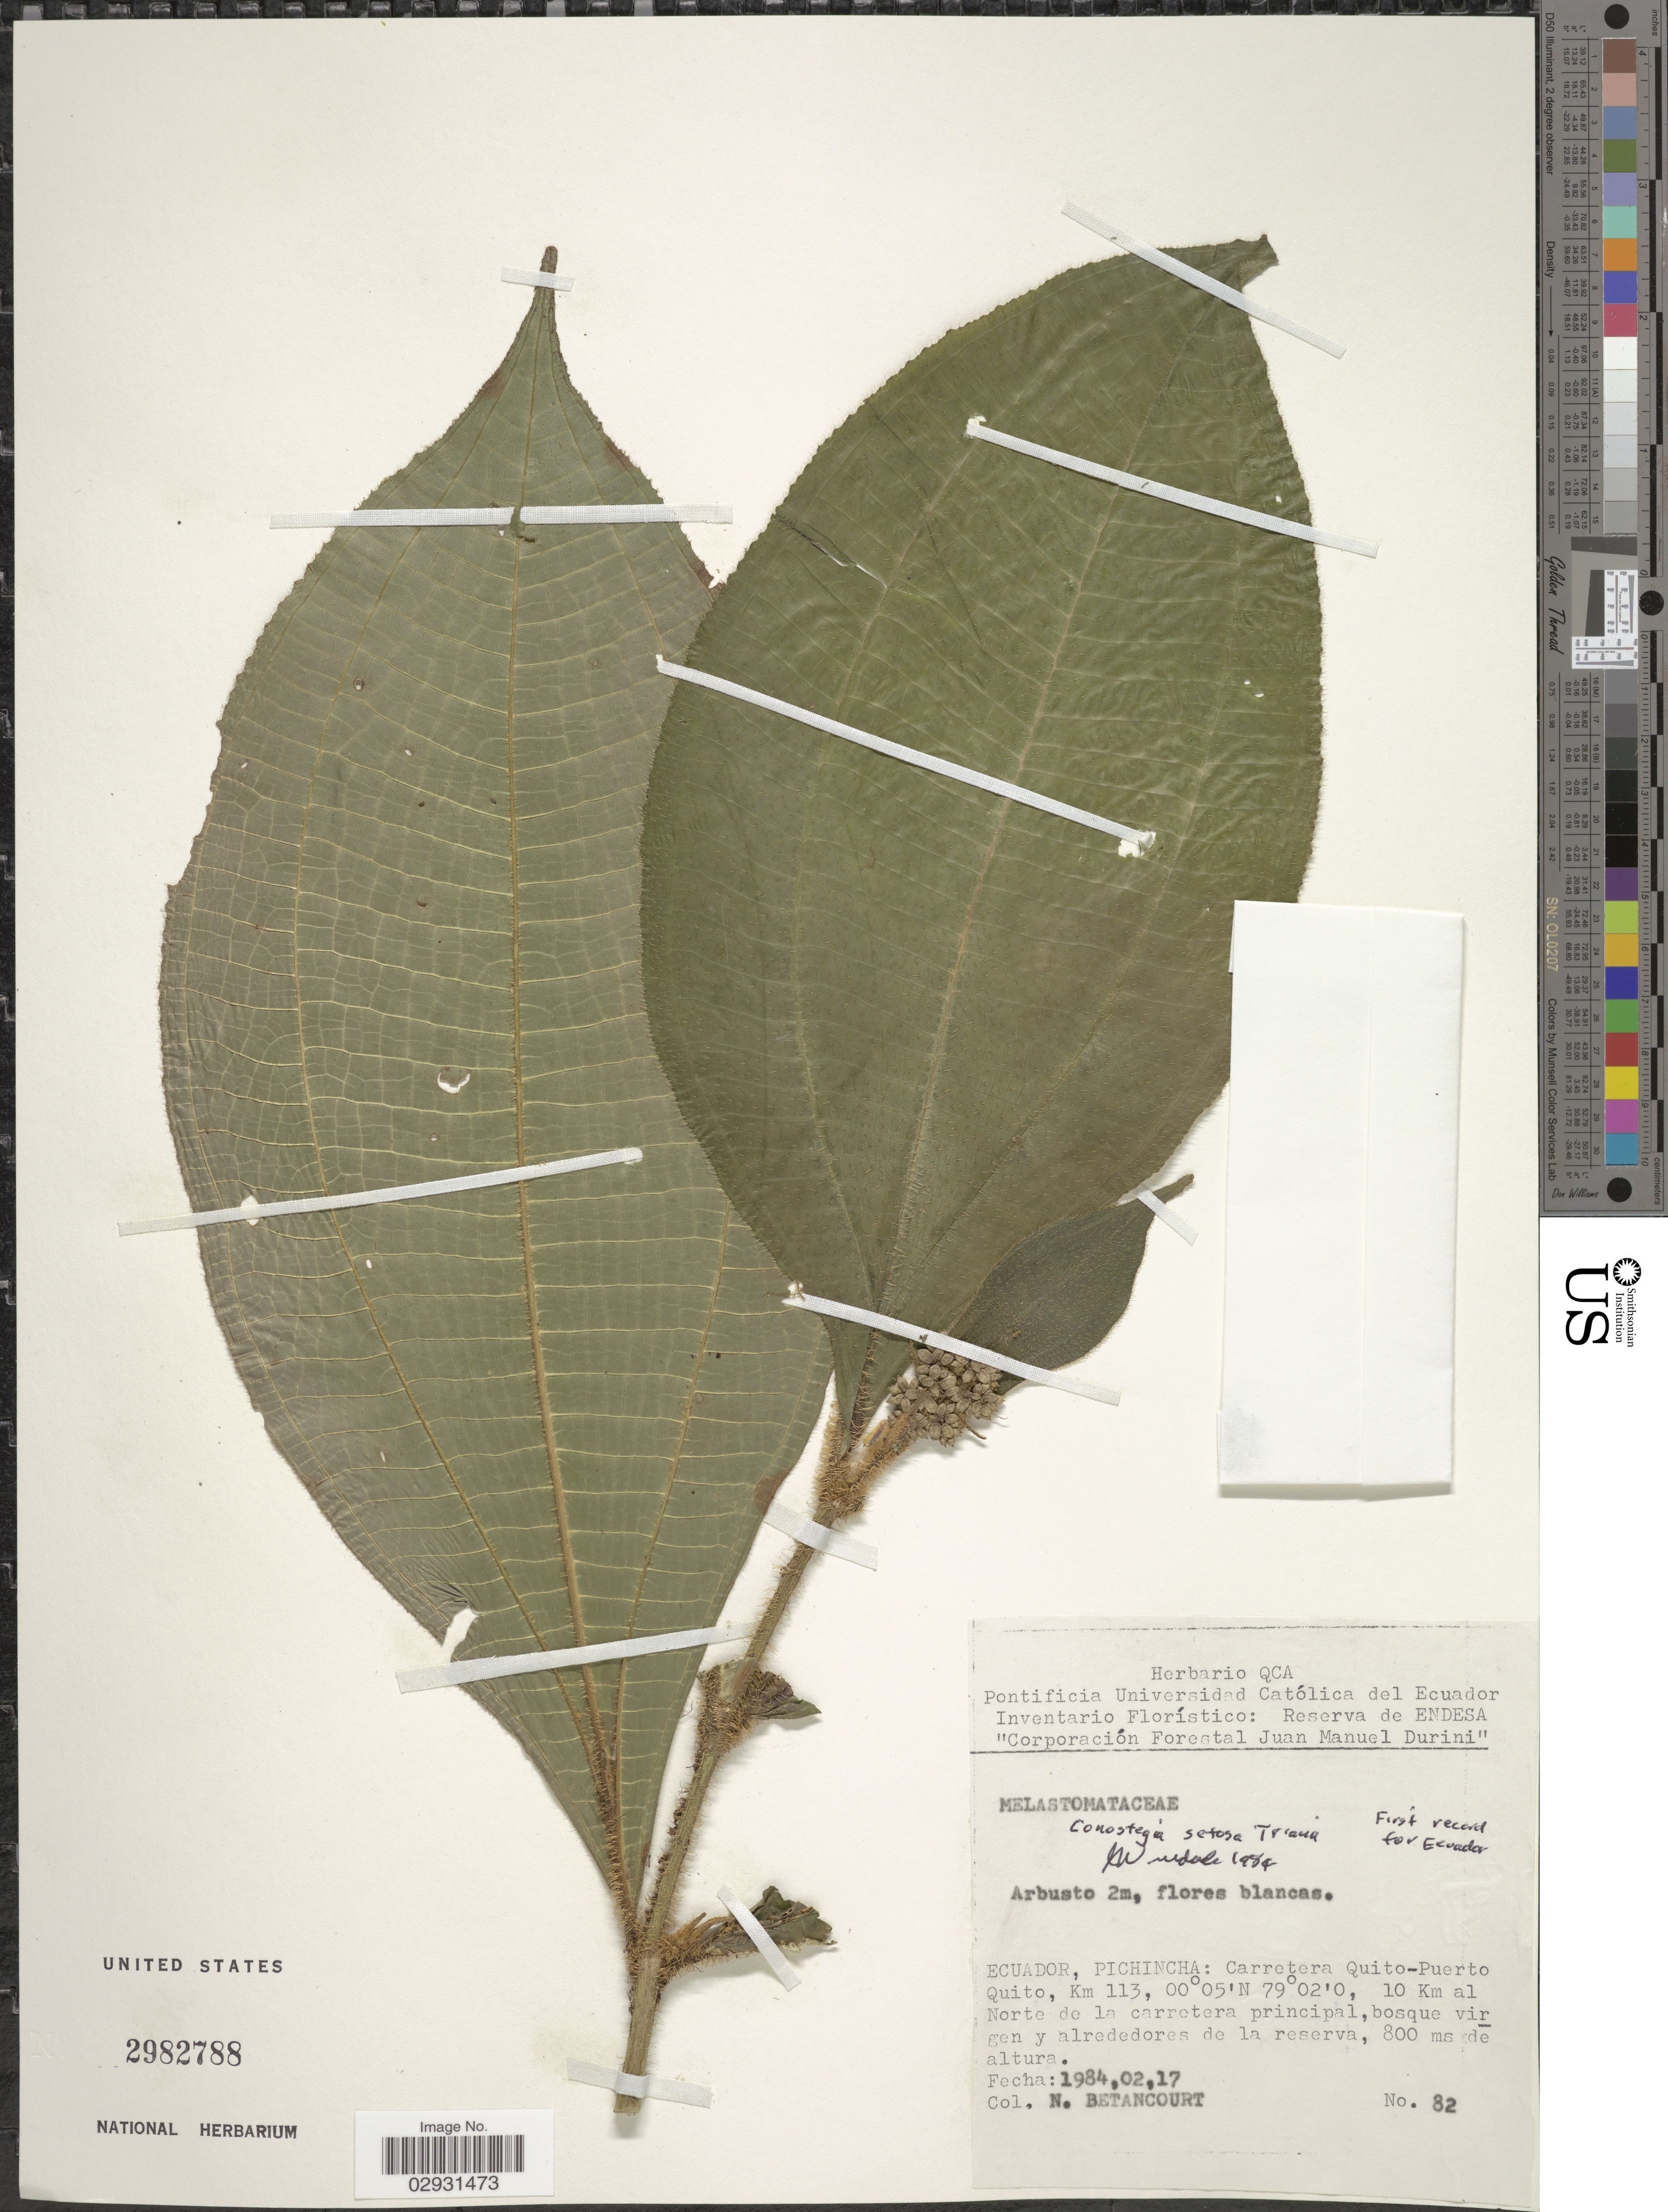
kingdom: Plantae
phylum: Tracheophyta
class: Magnoliopsida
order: Myrtales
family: Melastomataceae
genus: Conostegia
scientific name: Conostegia setosa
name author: Triana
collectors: N. Betancourt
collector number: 82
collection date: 1984-02-17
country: Ecuador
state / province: Pichincha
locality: Carretera Quito-Puerto Quito, Km 113., 10 Km al Norte de la carretera principal, bosque virgen y alrededores de la reserva.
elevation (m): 800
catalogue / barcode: US 2982788